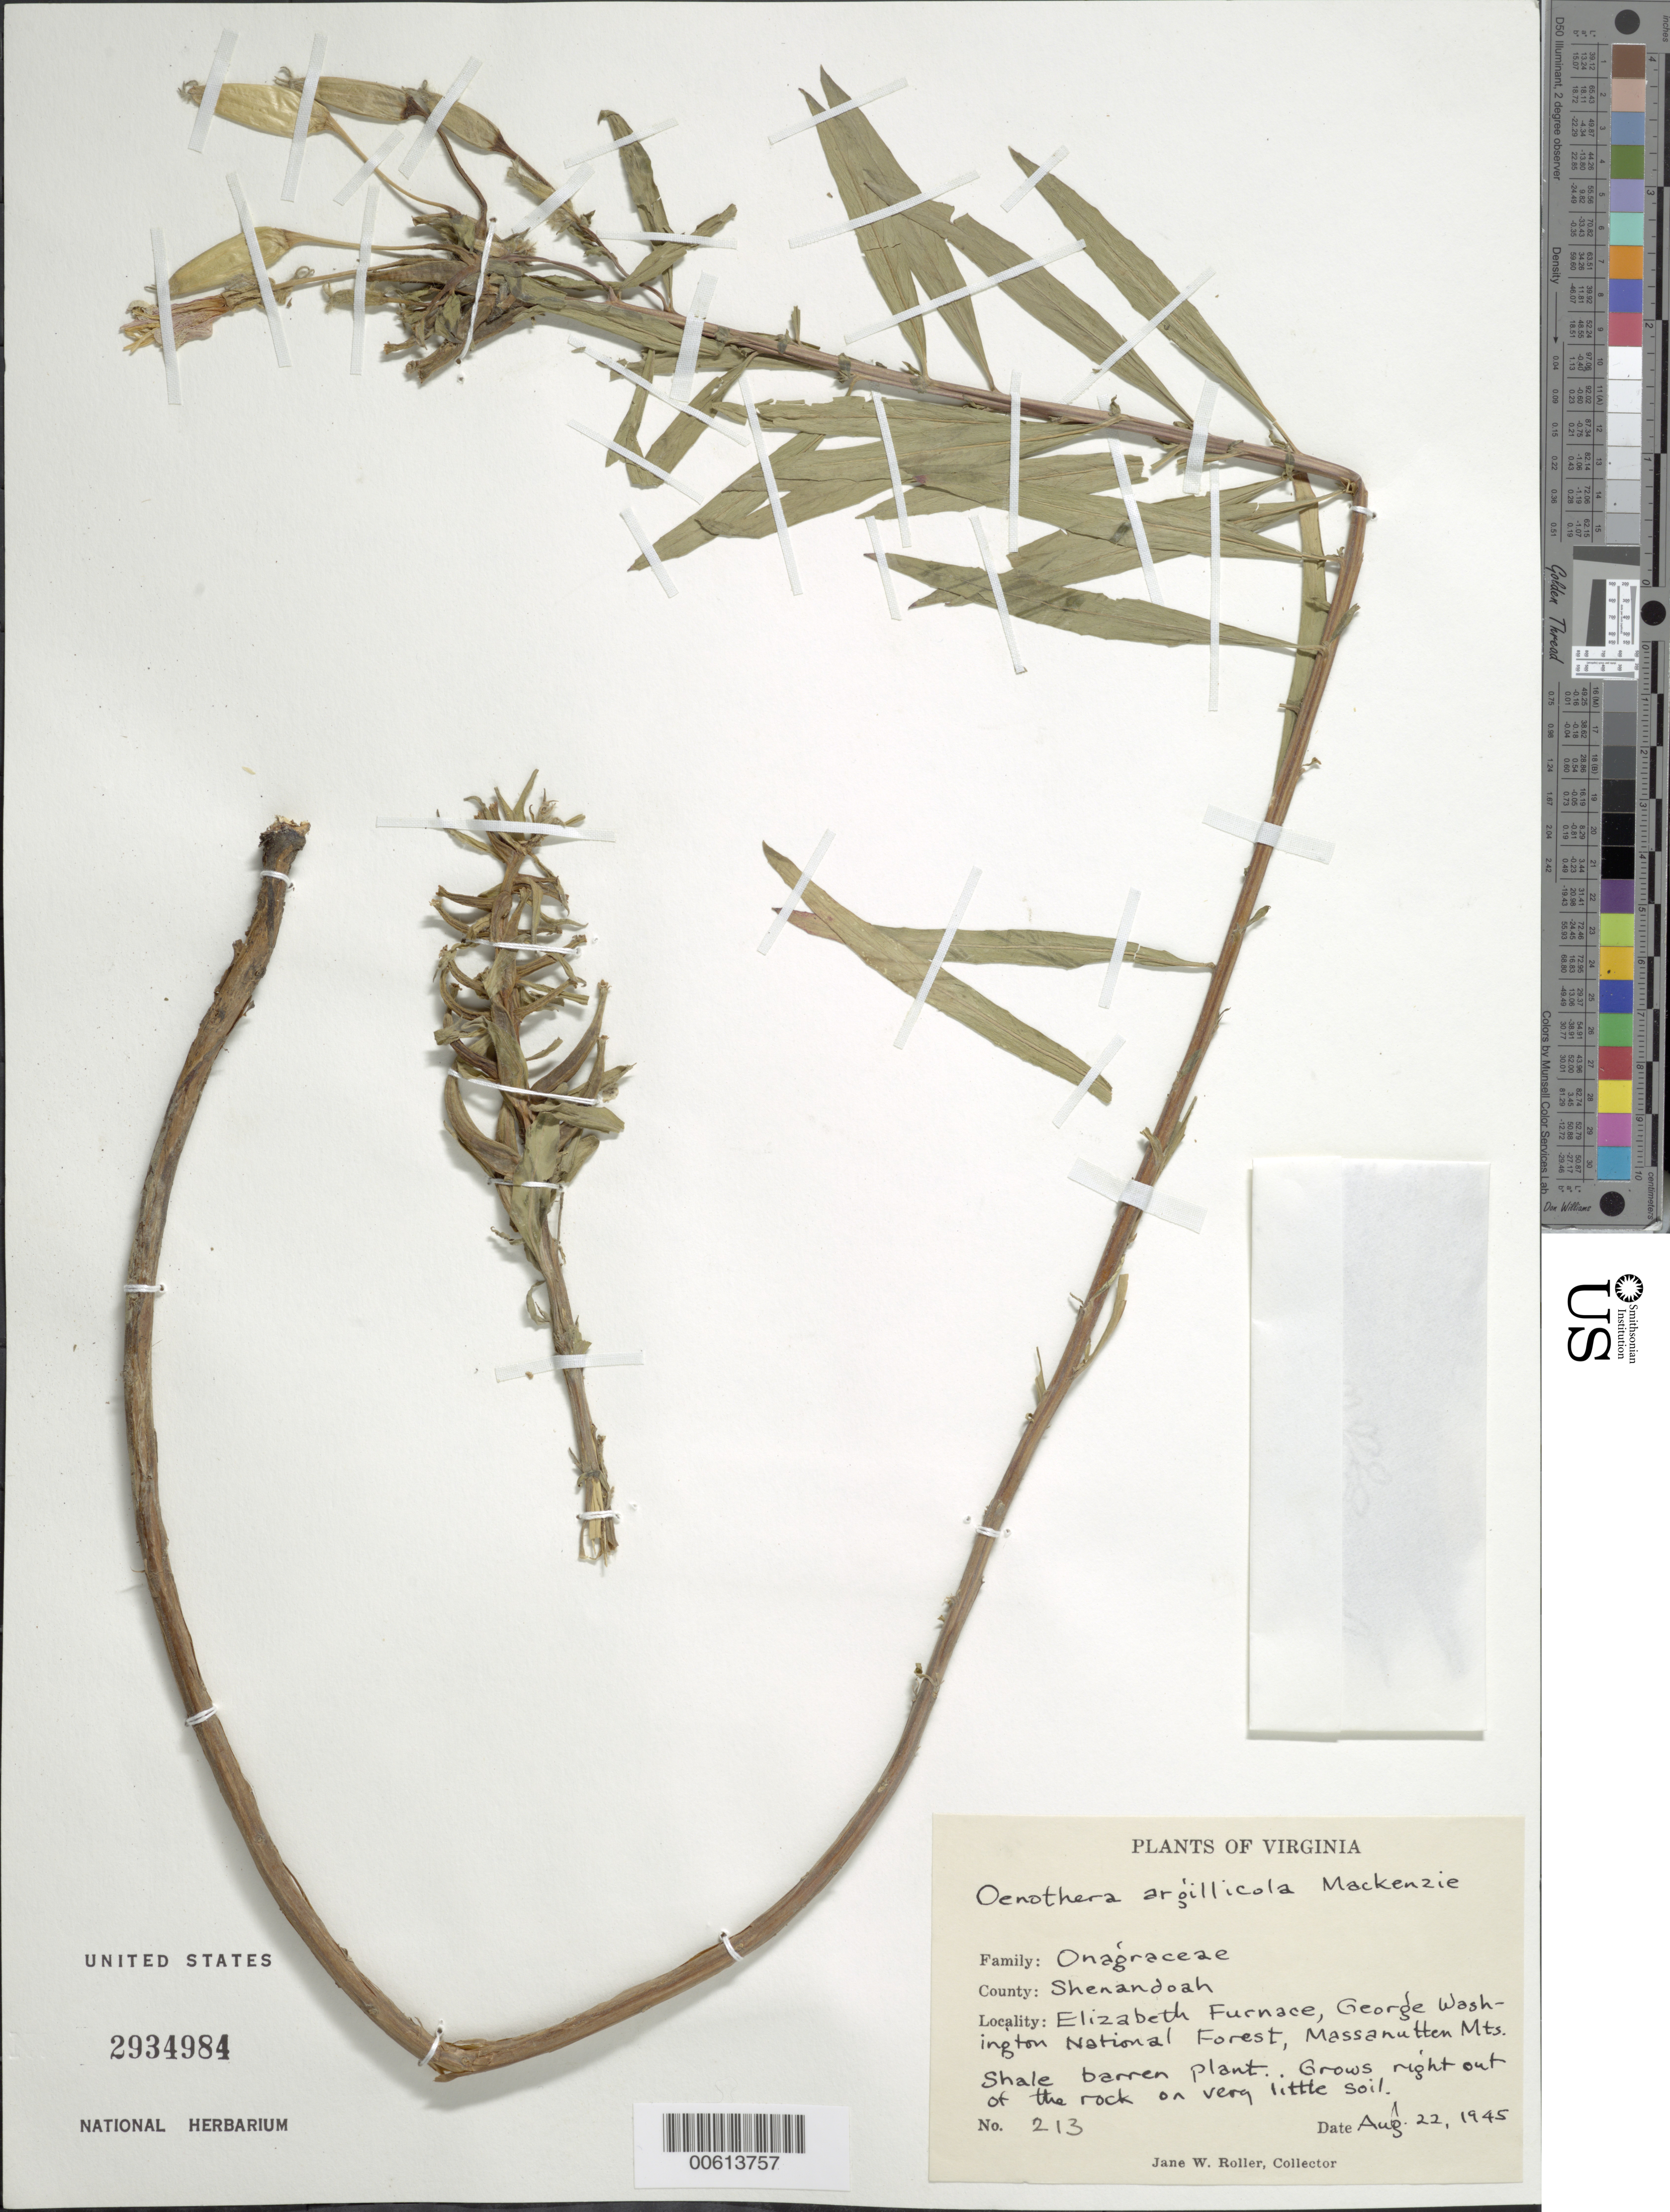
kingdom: Plantae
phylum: Tracheophyta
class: Magnoliopsida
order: Myrtales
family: Onagraceae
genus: Oenothera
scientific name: Oenothera argillicola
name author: Mackenz.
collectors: J. W. Roller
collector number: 213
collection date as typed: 22 Aug 1945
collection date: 1945-08-22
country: United States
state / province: Virginia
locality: Elizabeth Furnace, George Washington National Forest, Massanutten Mts.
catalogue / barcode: US 2934984